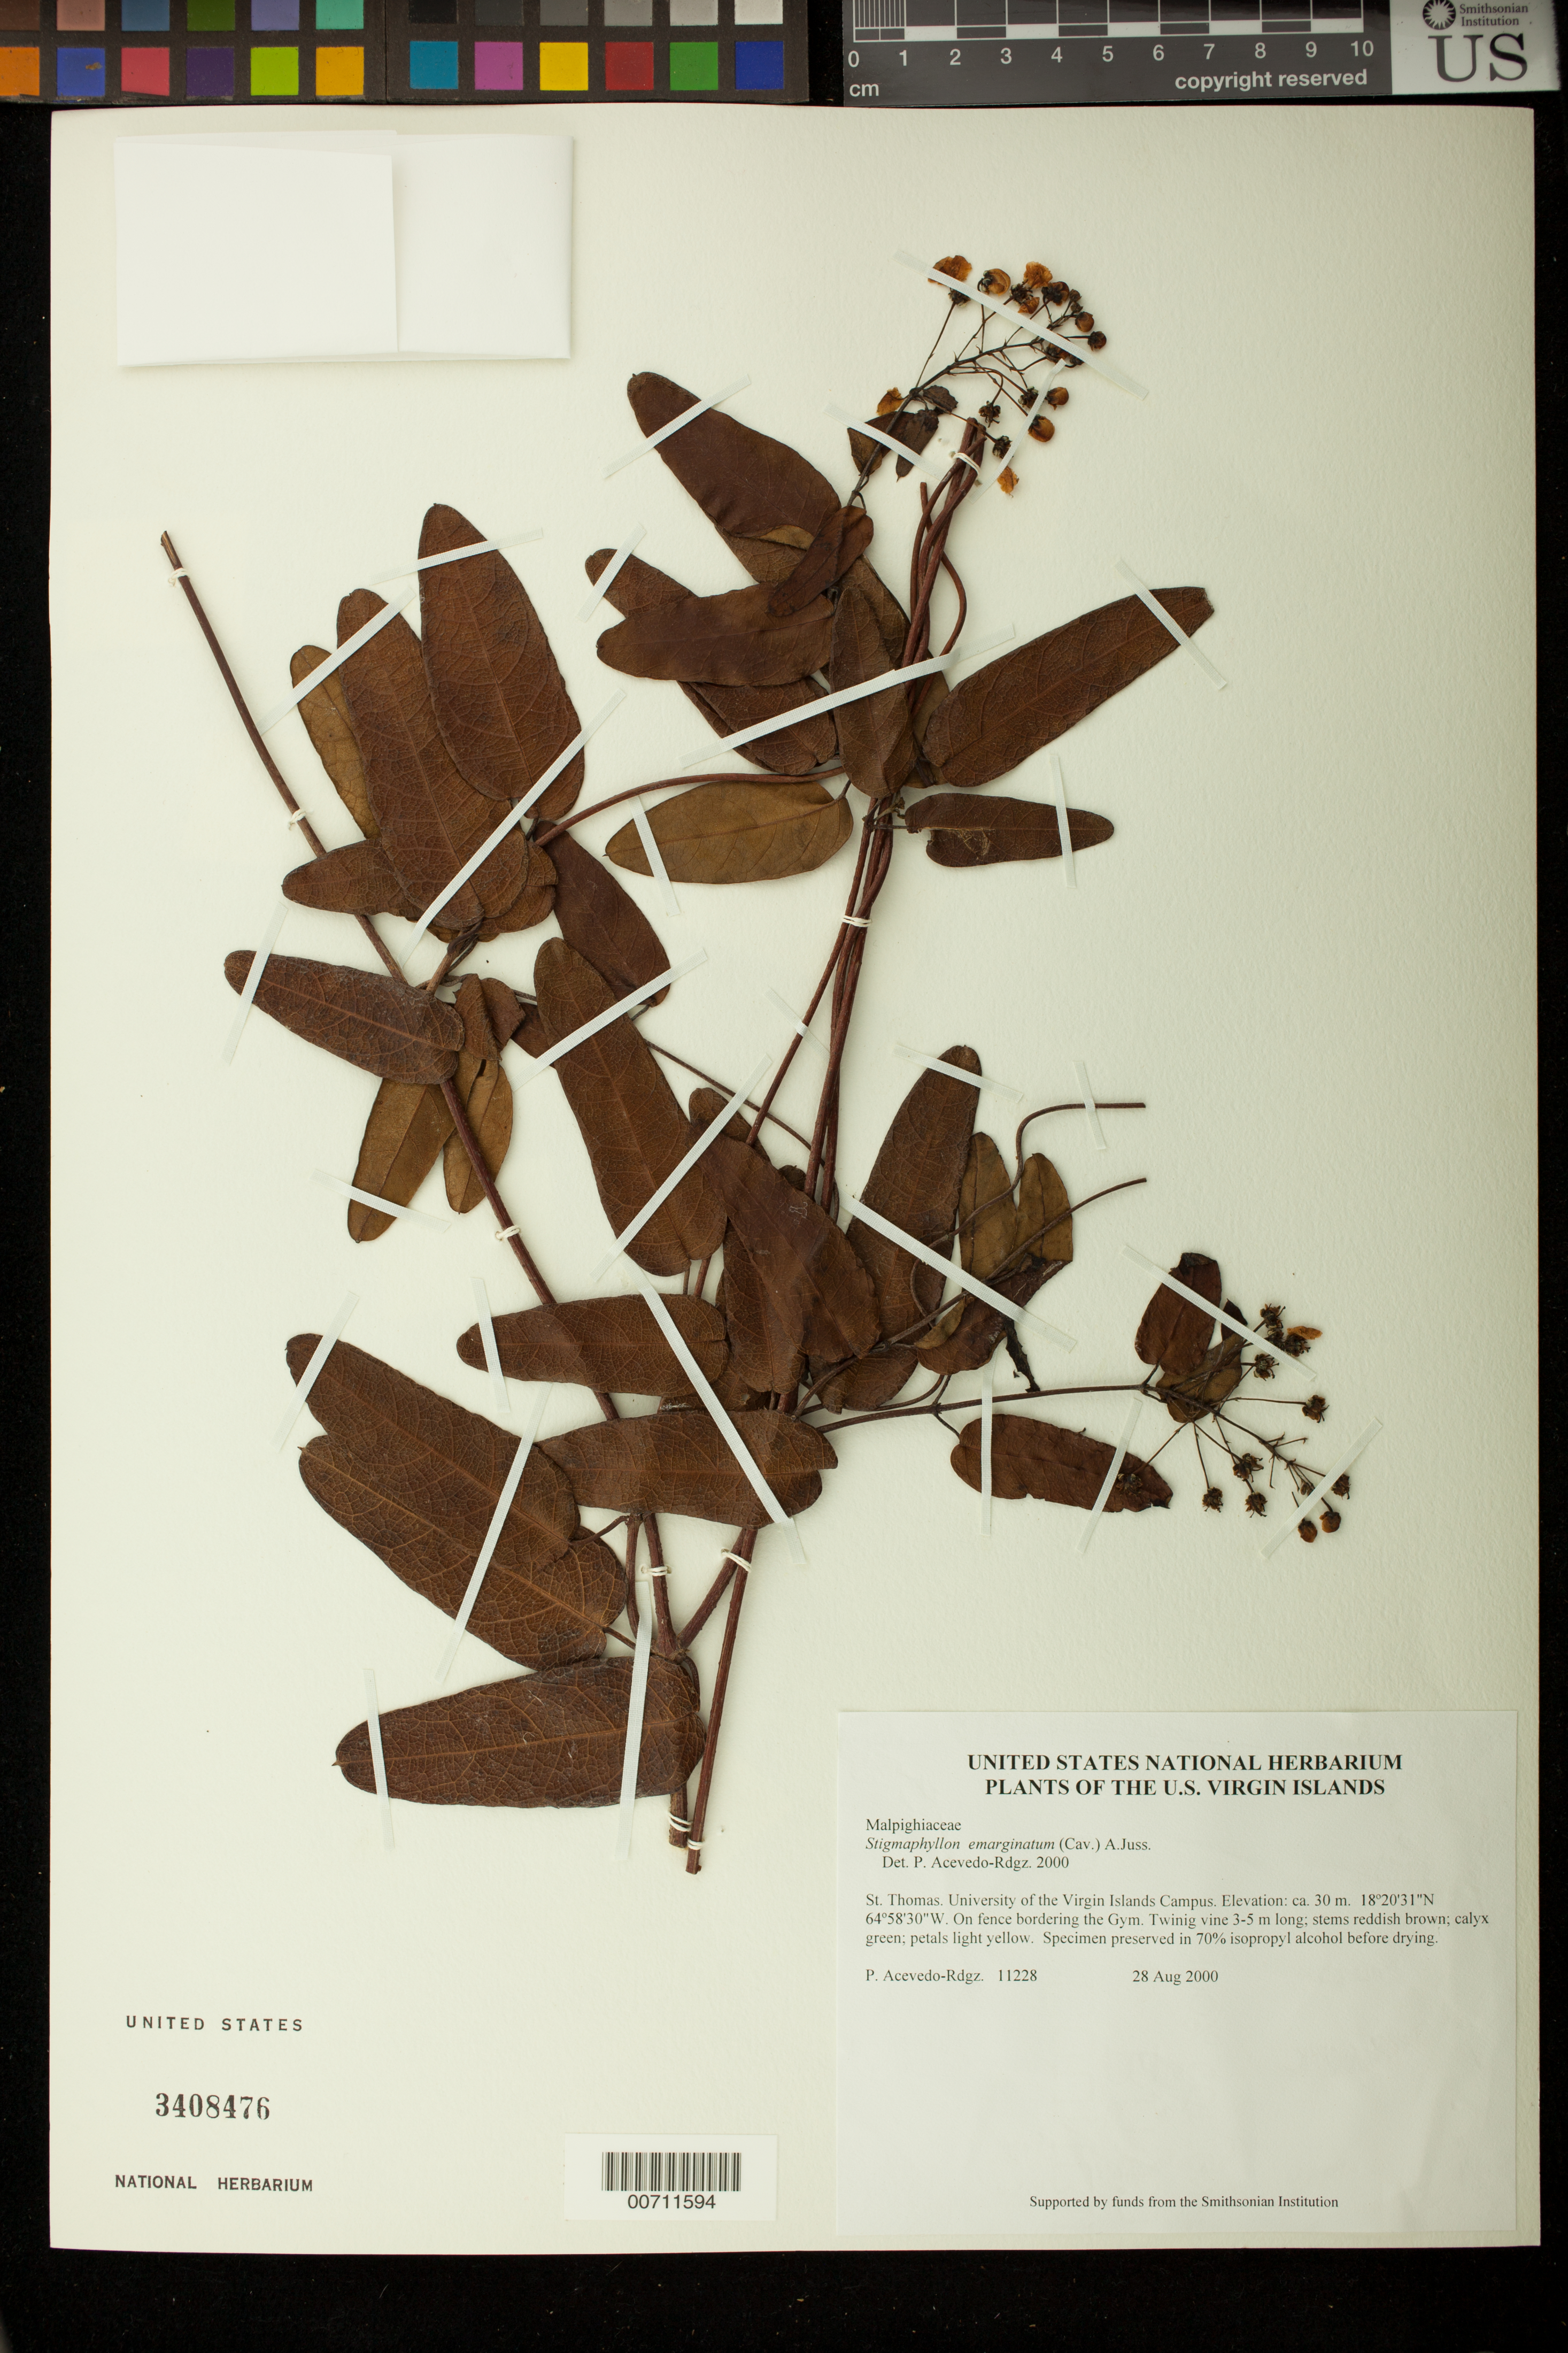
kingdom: Plantae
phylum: Tracheophyta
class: Magnoliopsida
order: Malpighiales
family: Malpighiaceae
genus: Stigmaphyllon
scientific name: Stigmaphyllon emarginatum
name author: (Cav.) A. Juss.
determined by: Acevedo-Rodríguez, P., (BOT), Smithsonian Institution - National Museum of Natural History (UNITED STATES)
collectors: P. Acevedo-Rodr.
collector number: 11228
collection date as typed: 28 Aug 2000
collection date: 2000-08-28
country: U.S. Virgin Islands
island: St. Thomas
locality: University of the Virgin Islands Campus.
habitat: On fence bordering the Gym.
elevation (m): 30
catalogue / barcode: US 3408476